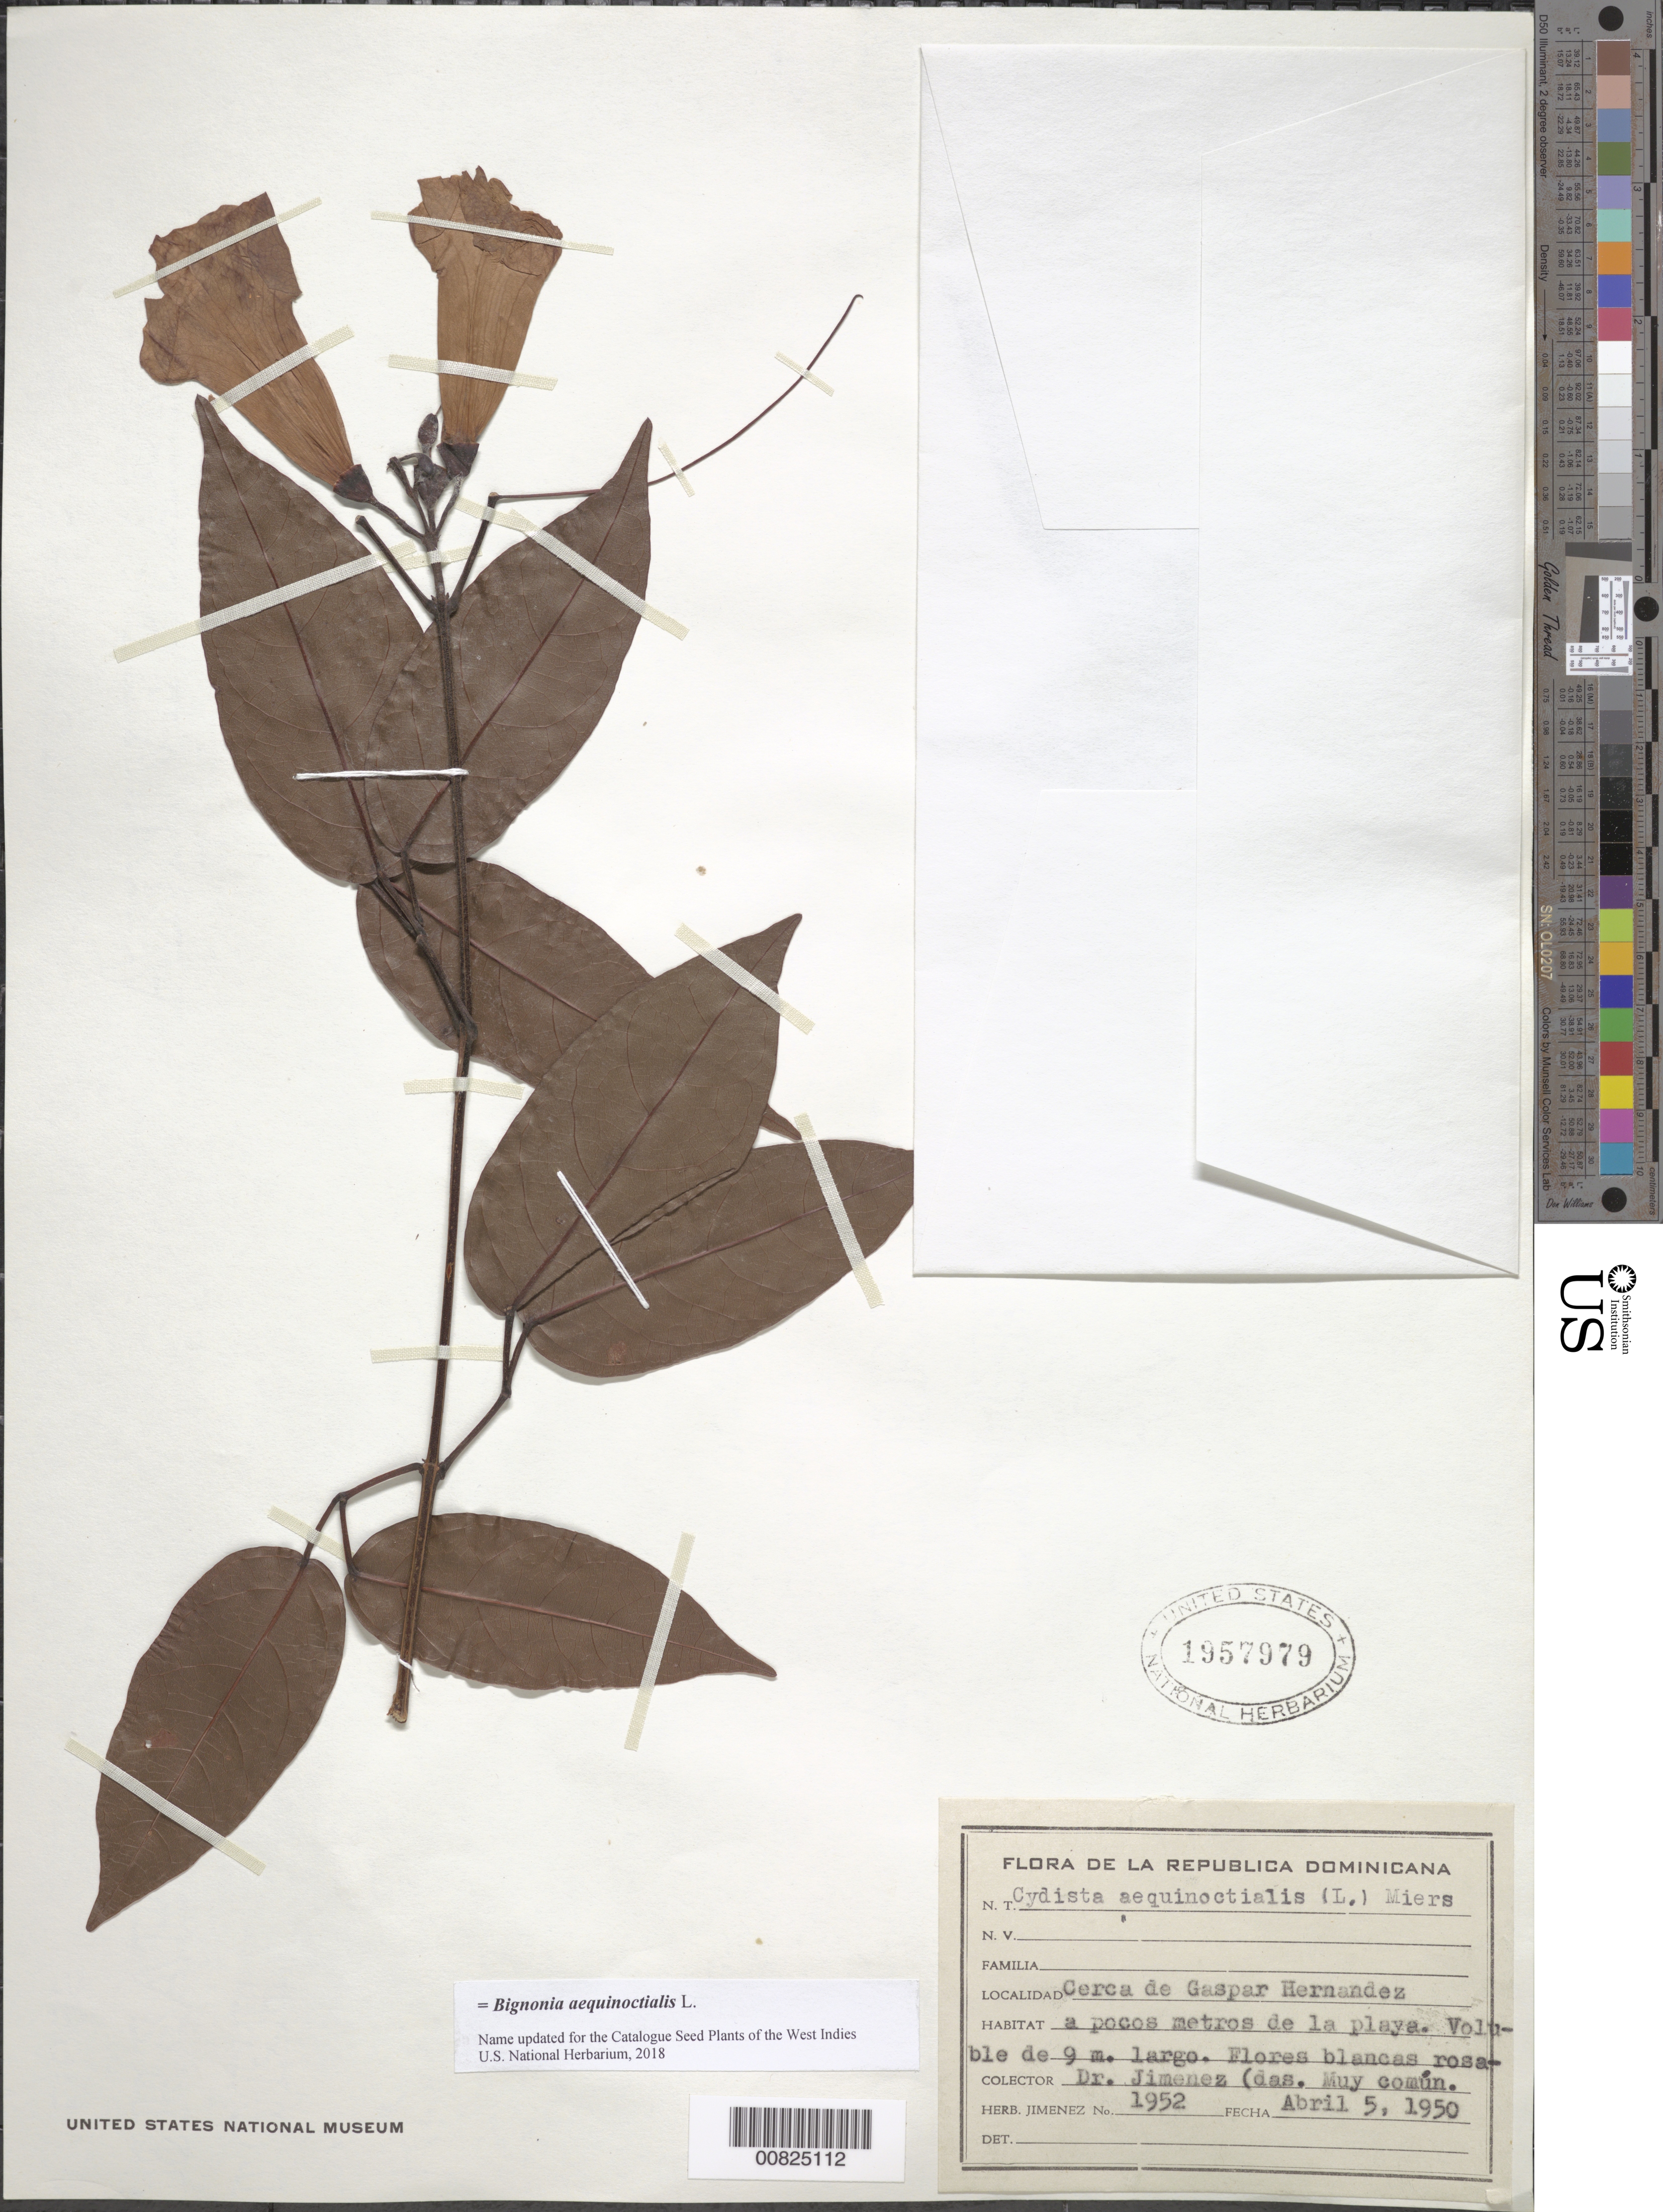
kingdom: Plantae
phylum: Tracheophyta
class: Magnoliopsida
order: Lamiales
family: Bignoniaceae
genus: Bignonia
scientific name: Bignonia aequinoctialis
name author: L.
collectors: J. J. Jiménez Almonte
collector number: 1952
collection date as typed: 05 Apr 1950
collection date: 1950-04-05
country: Dominican Republic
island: Hispaniola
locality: Cerca de Gaspar Hernandez y la playa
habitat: Cerca de la playa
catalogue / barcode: US 1957979